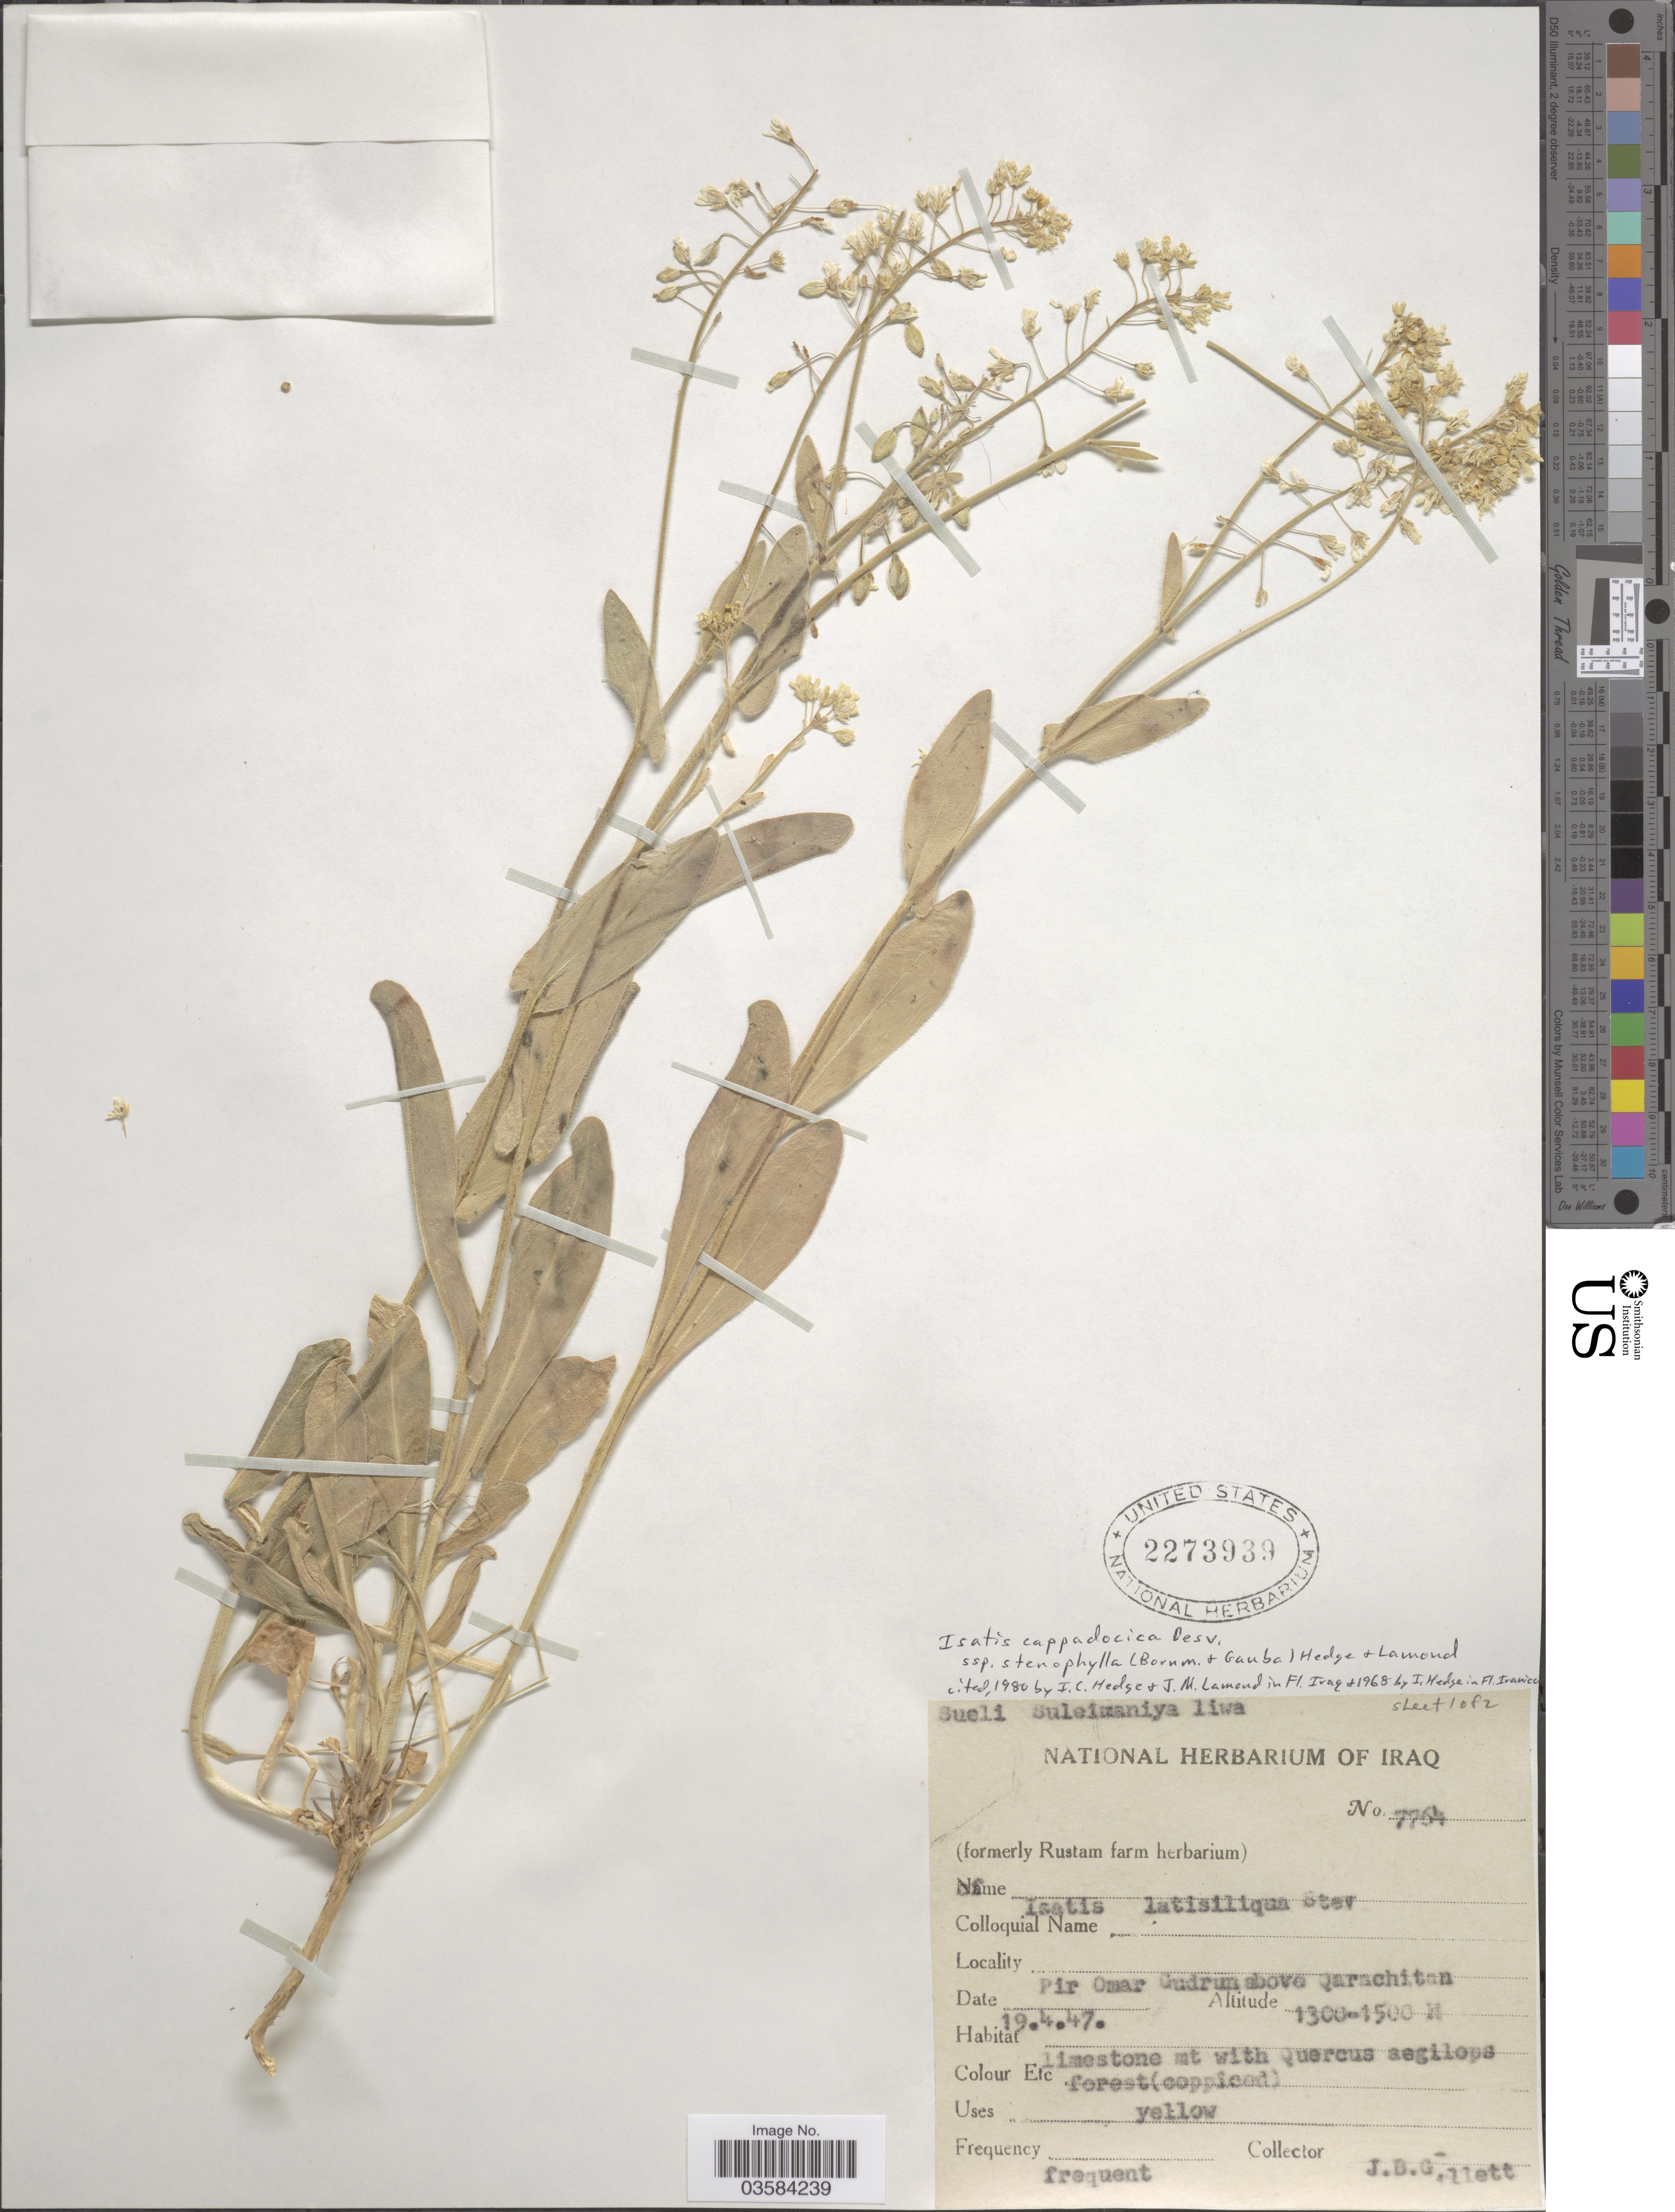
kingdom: Plantae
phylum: Tracheophyta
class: Magnoliopsida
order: Brassicales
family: Brassicaceae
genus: Isatis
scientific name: Isatis cappadocica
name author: Desv.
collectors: J. B. Gillett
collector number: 7764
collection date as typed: Transcribed d/m/y: 19/4/47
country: Iraq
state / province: As Sulaymānīyah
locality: Sueli Suleimaniya liwa. Pir Omar Gudrun above Qarachitan.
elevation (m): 1300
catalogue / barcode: US 2273939